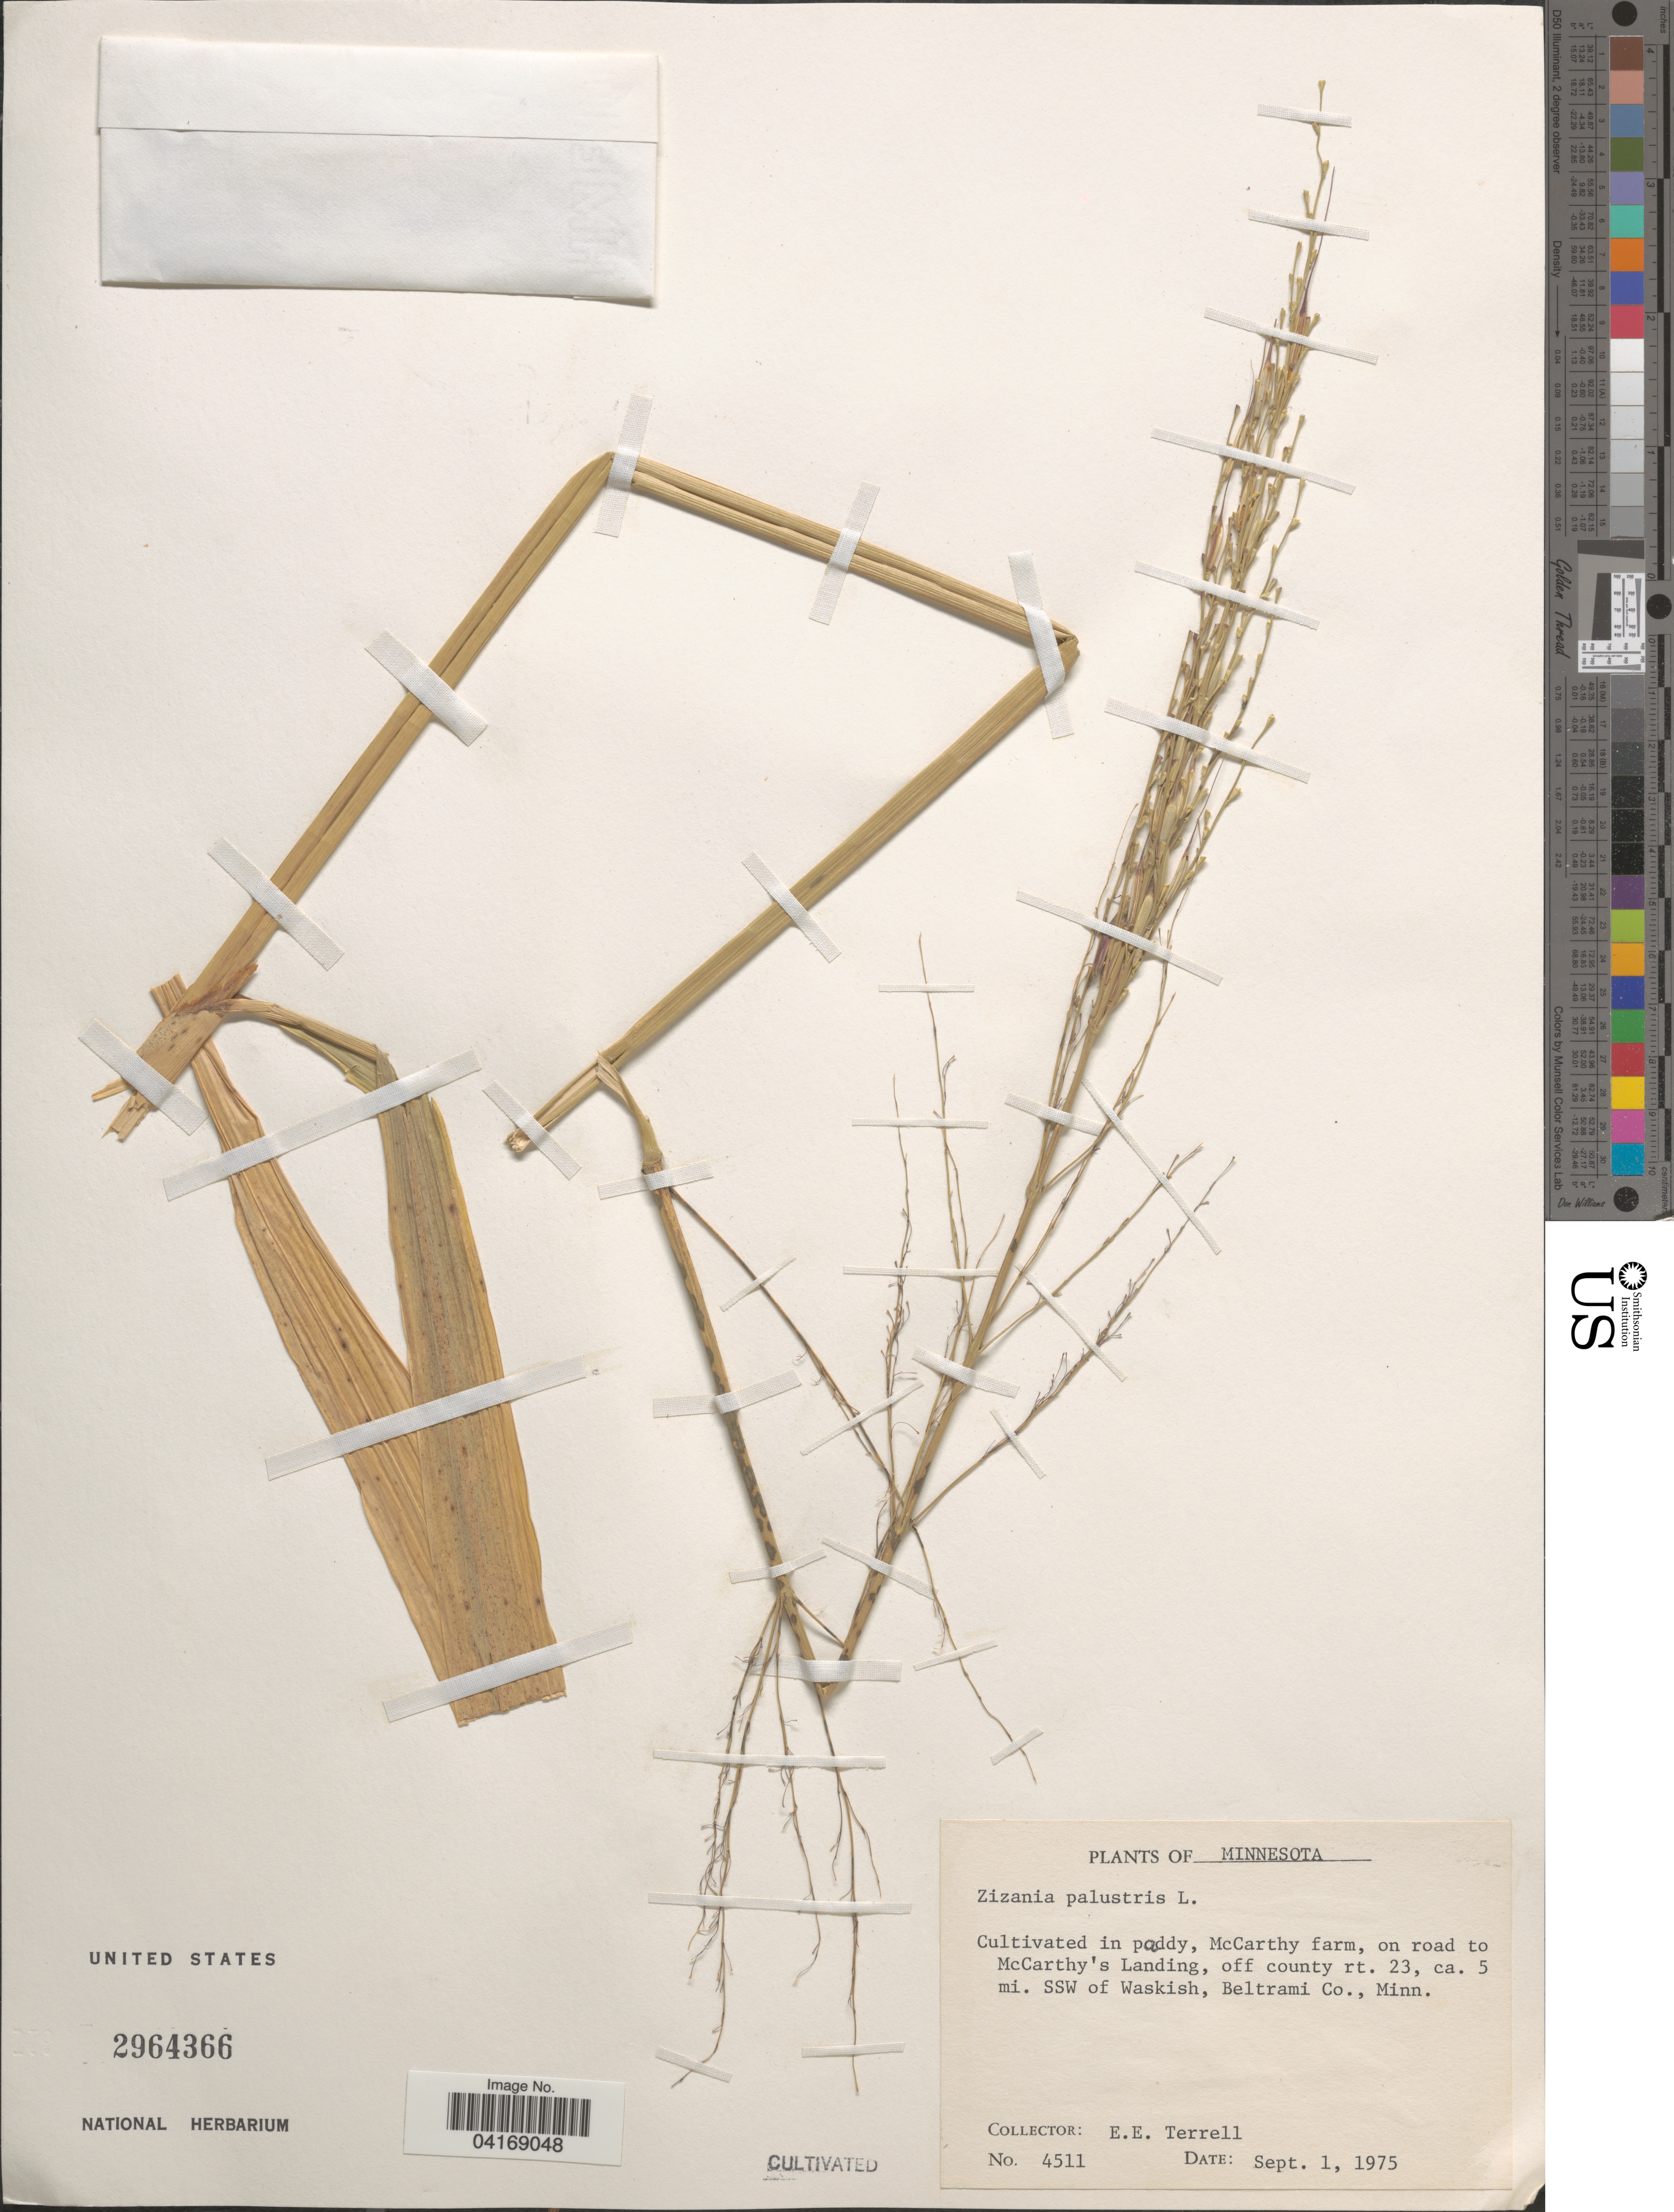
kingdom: Plantae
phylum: Tracheophyta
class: Liliopsida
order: Poales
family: Poaceae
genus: Zizania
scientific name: Zizania palustris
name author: L.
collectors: E. E. Terrell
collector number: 4511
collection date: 1975-09-01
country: United States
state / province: Minnesota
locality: Cultivated in paddy, McCarthy farm, on road to McCarthy's Landing, off country rt. 23, ca. 5 mi. SSW of Waskish, Beltrami Co.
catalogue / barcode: US 2964366